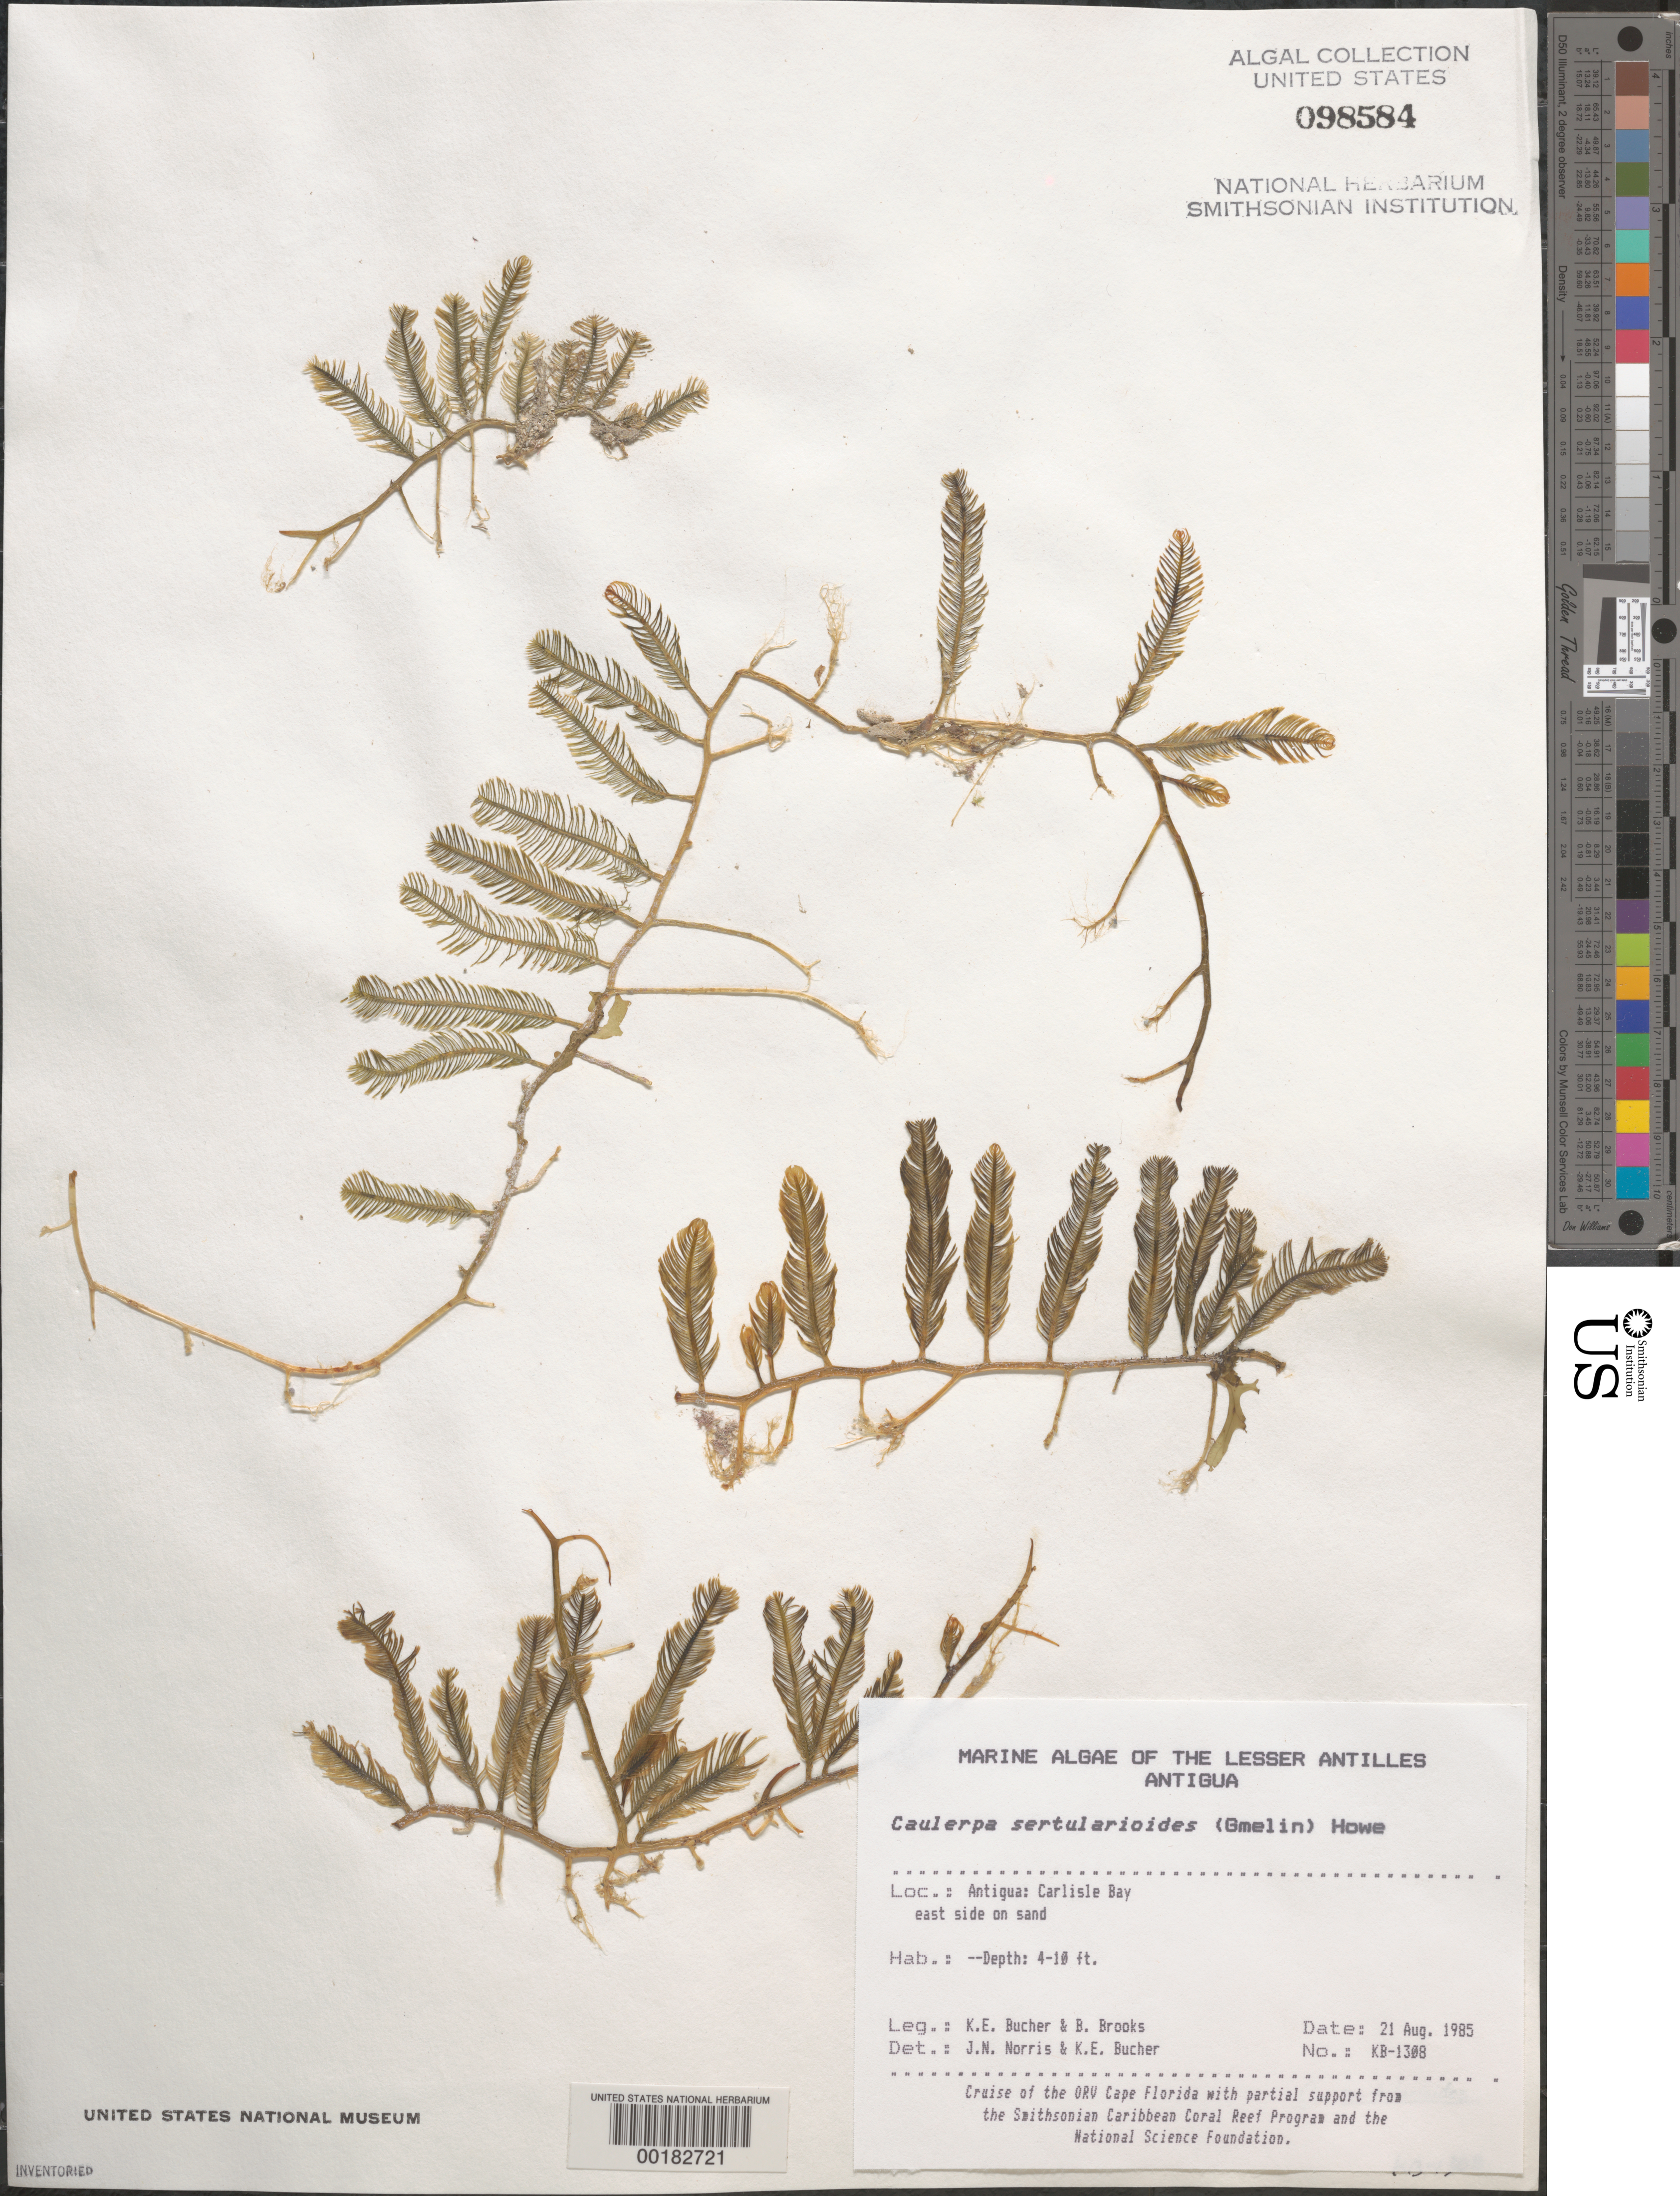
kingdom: Plantae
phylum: Chlorophyta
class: Ulvophyceae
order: Bryopsidales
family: Caulerpaceae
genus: Caulerpa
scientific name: Caulerpa sertularioides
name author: (S.G. Gmel.) M. Howe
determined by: Norris, J. N.; Bucher, K. E.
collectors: K. E. Bucher & B. Brooks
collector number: KB-1308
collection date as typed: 21 Aug 1985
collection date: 1985-08-21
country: Antigua and Barbuda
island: Antigua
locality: Carlisle Bay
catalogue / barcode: US 98584